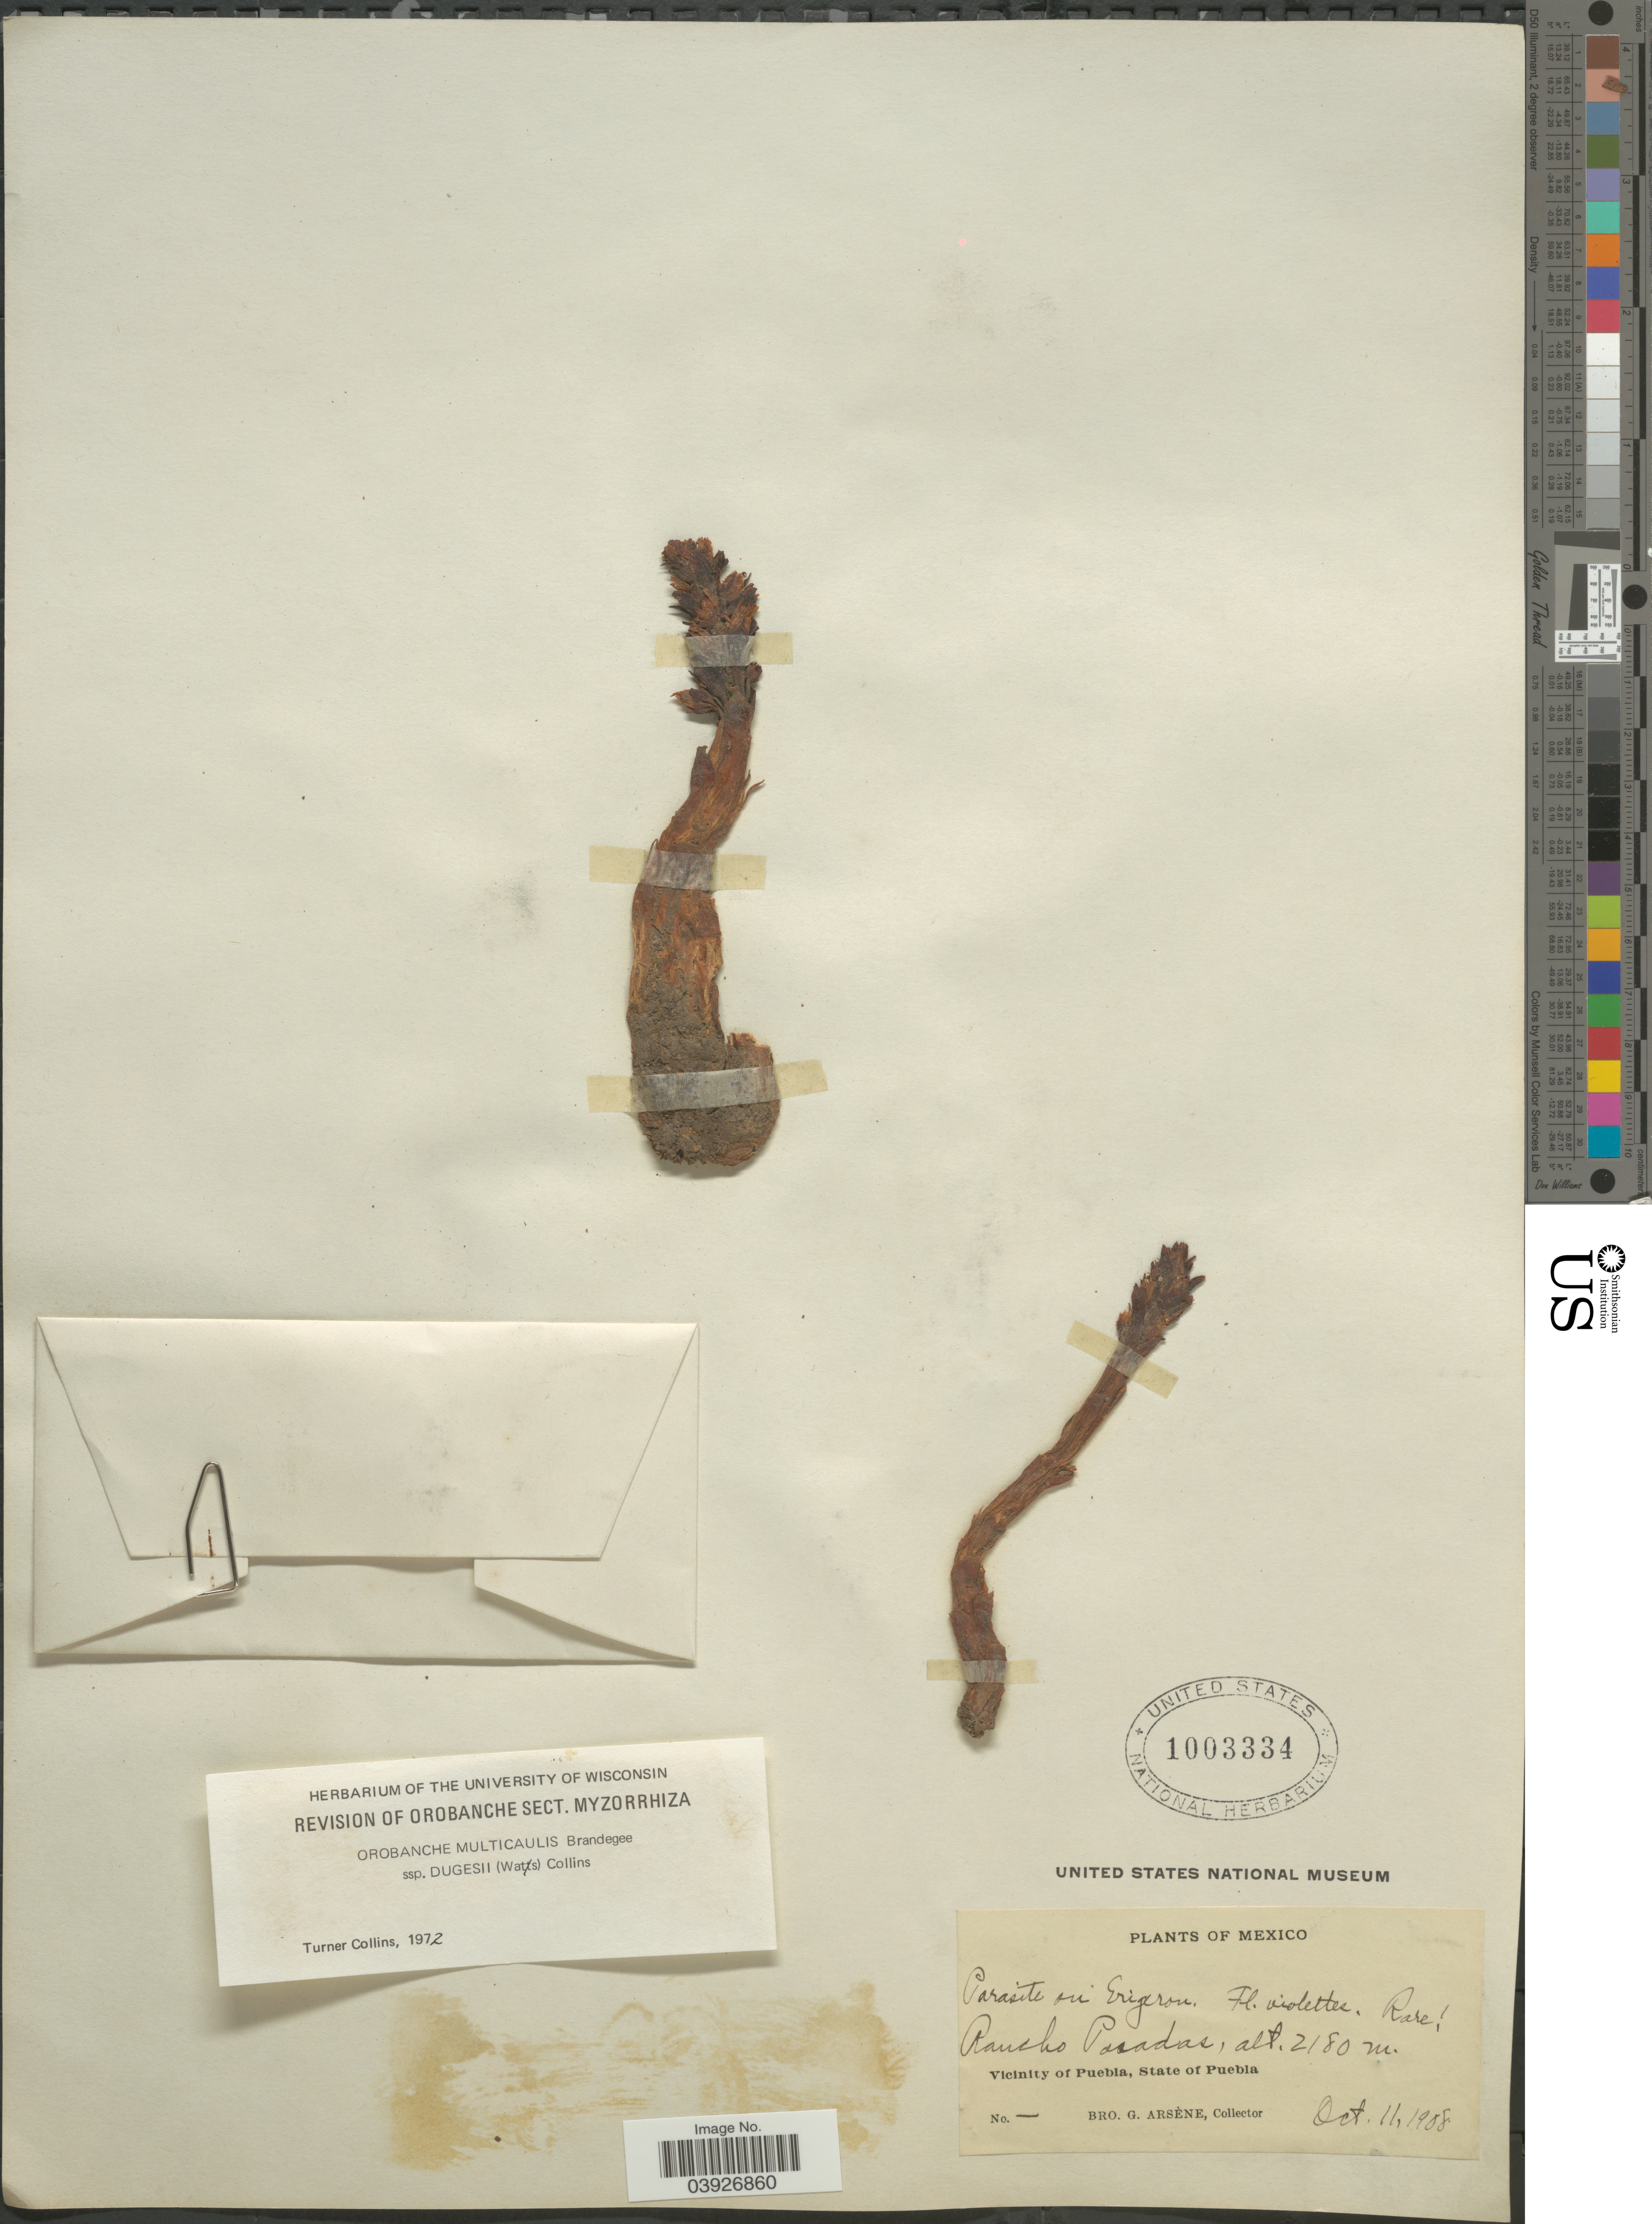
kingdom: Plantae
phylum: Tracheophyta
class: Magnoliopsida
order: Lamiales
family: Orobanchaceae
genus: Orobanche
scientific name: Orobanche dugesii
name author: (S. Watson) Munz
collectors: Bro. G. Arsène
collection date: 1908-10-11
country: Mexico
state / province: Puebla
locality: Rancho Pasadas. Vicinity of Puebla.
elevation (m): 2180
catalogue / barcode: US 1003334